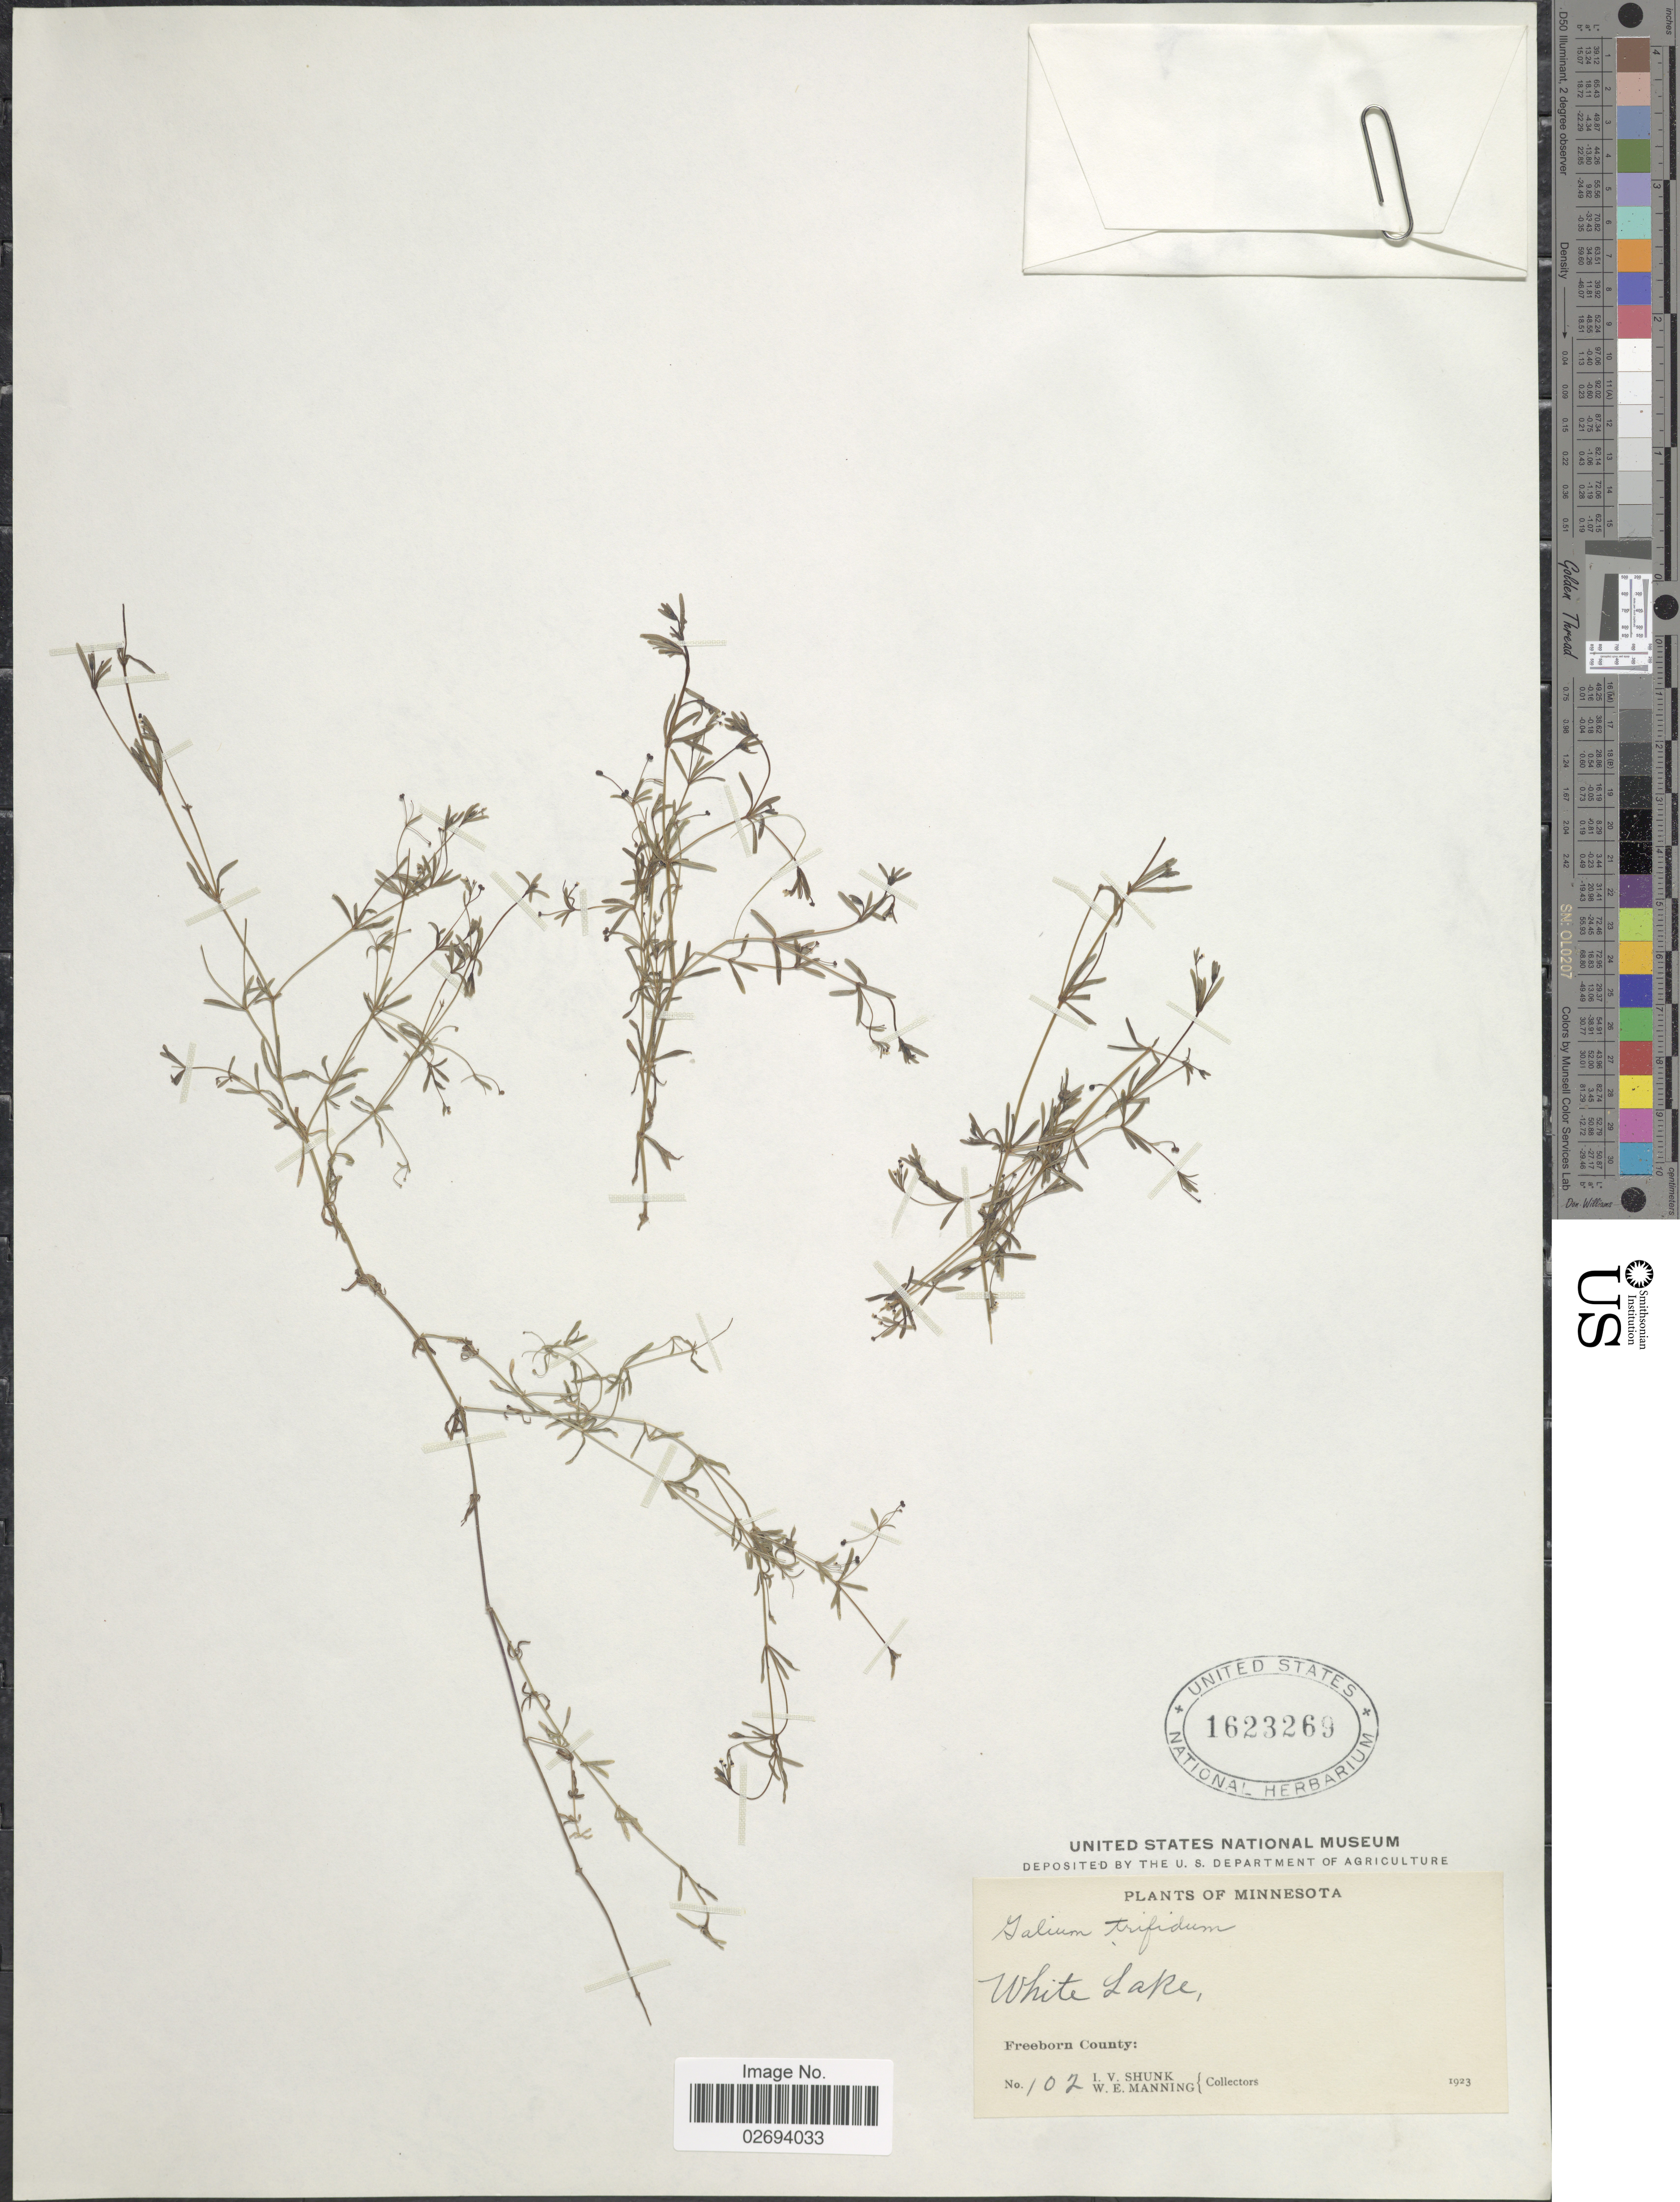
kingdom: Plantae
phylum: Tracheophyta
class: Magnoliopsida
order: Gentianales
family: Rubiaceae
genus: Galium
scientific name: Galium trifidum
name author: L.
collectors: I. Schunk & W. Manning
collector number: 102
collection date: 1923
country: United States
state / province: Minnesota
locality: White Lake, Freeborn County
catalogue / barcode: US 1623269